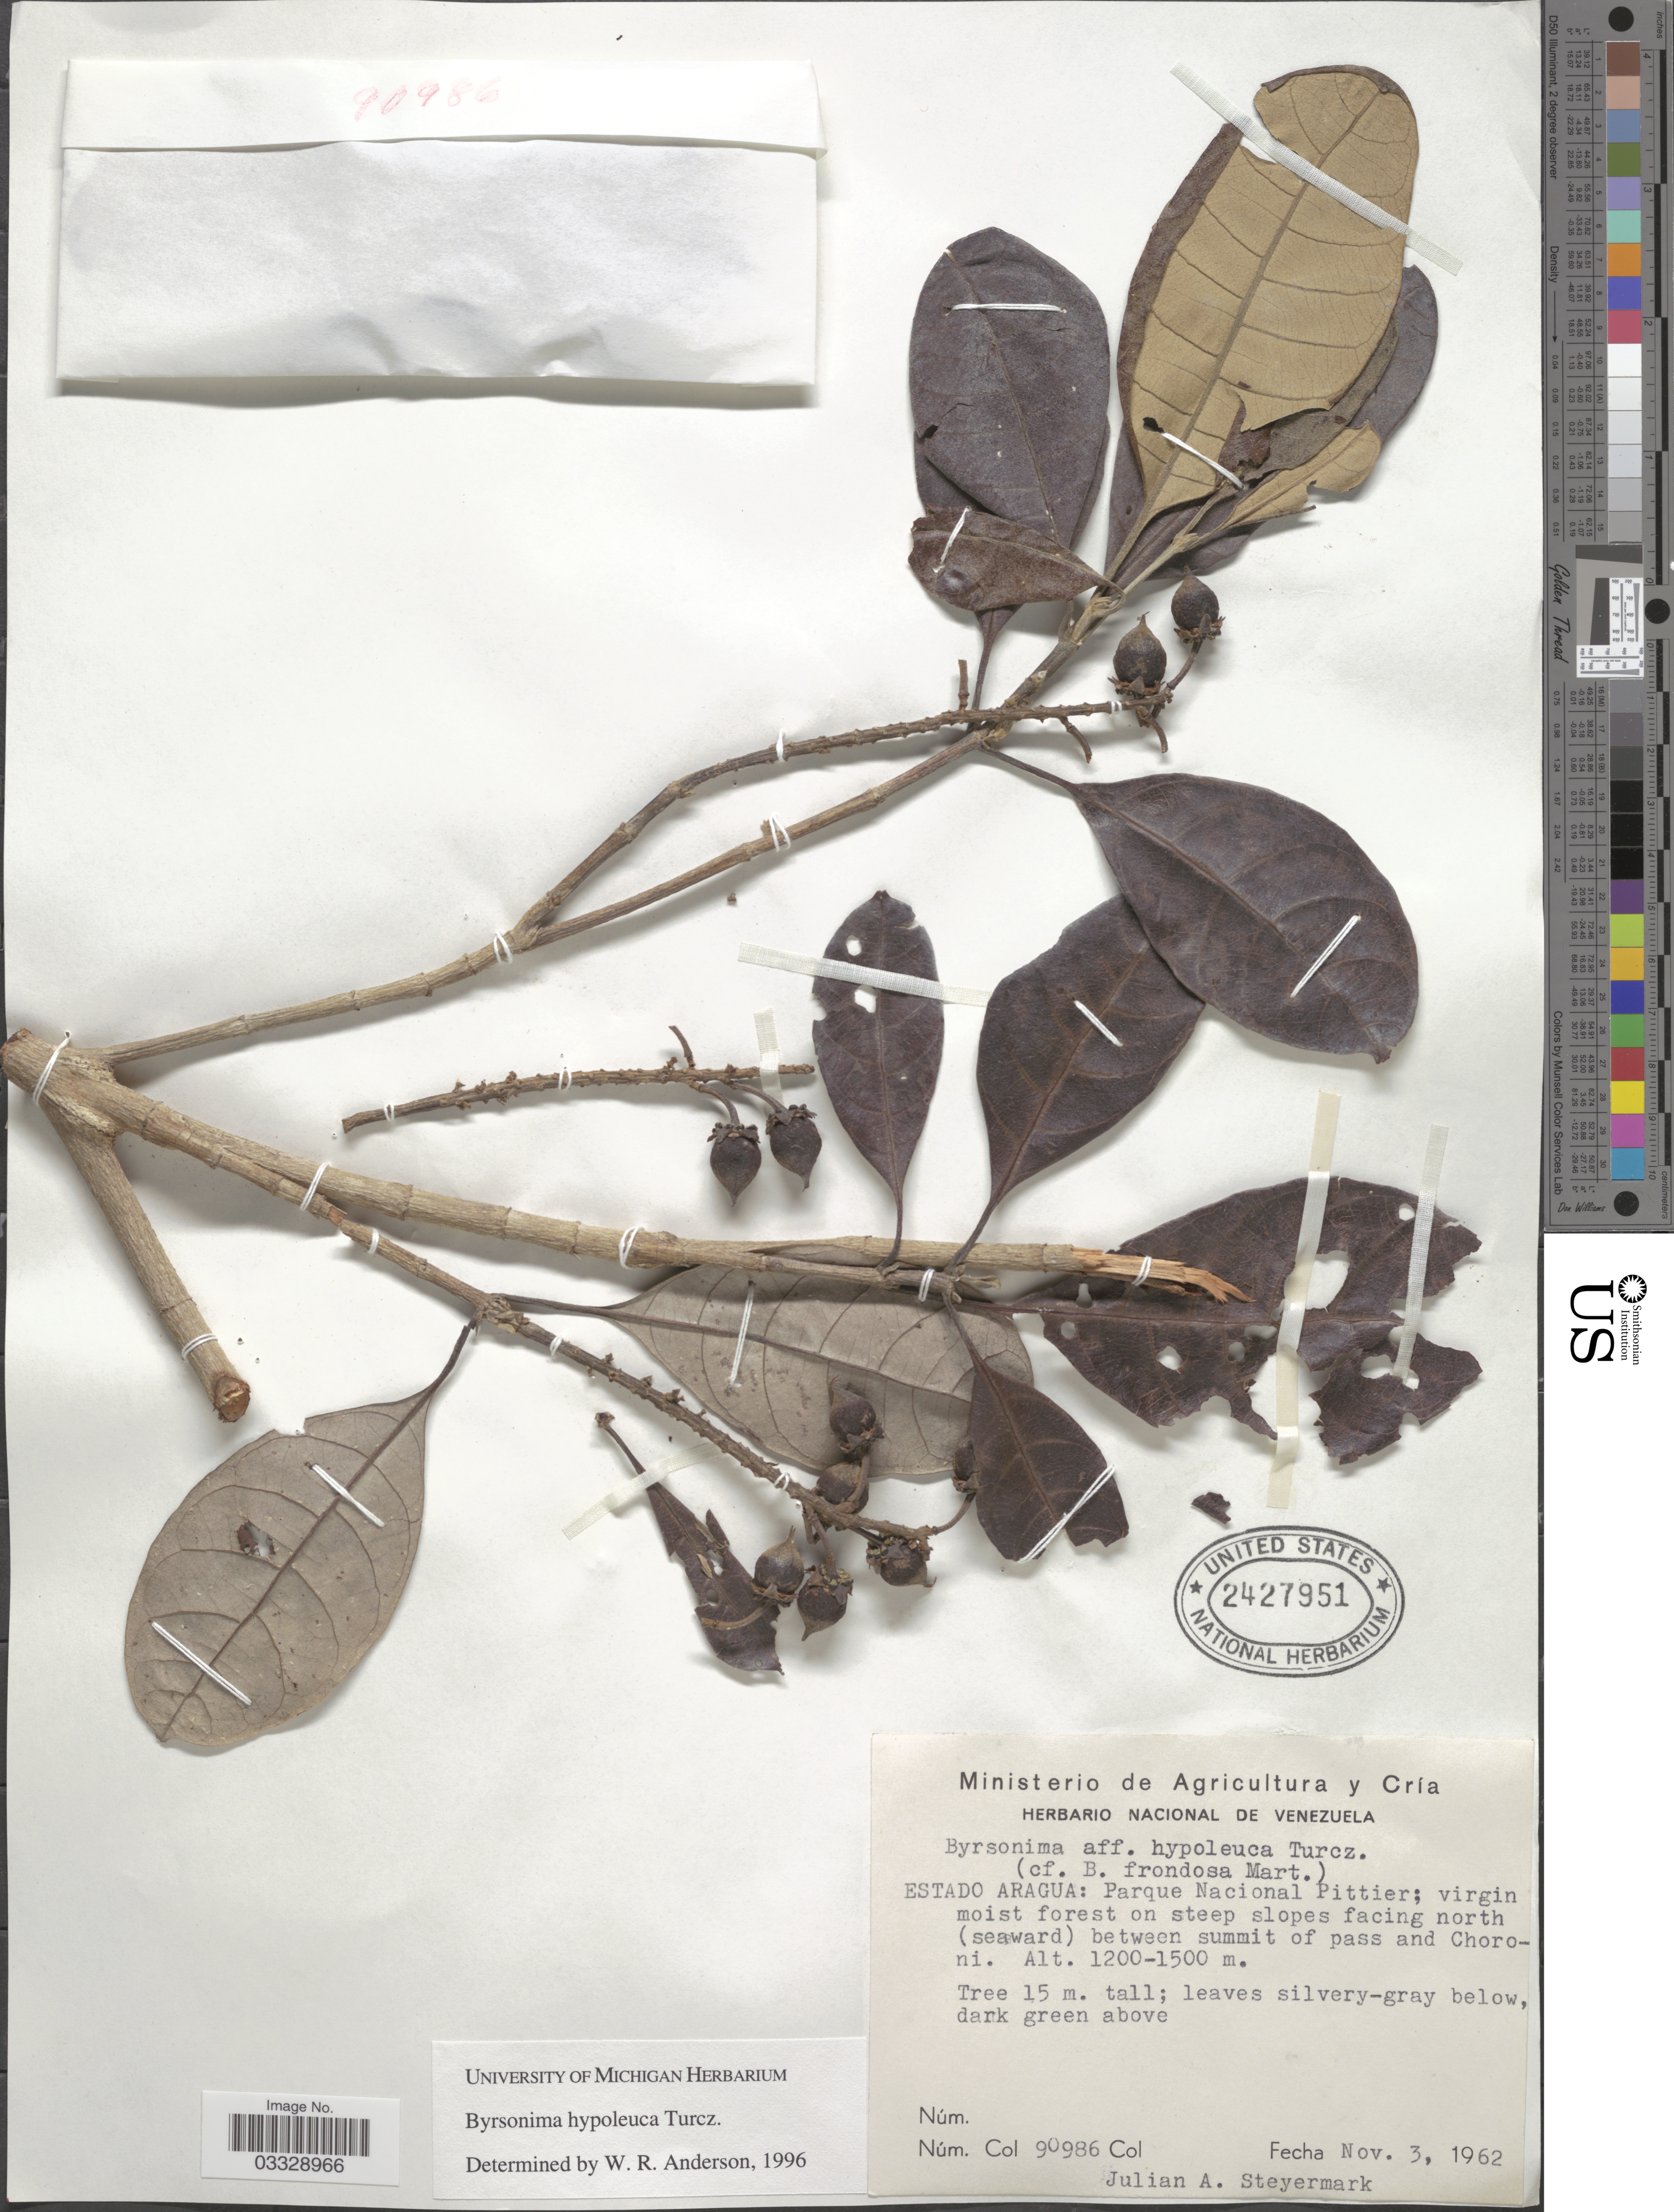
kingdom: Plantae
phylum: Tracheophyta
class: Magnoliopsida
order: Malpighiales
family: Malpighiaceae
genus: Byrsonima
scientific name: Byrsonima hypoleuca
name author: Turcz.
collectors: J. Steyermark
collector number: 90986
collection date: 1962-11-03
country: Venezuela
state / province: Aragua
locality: Parque Nacional Pittier; virgin moist forest on steep slopes facing north (seaward) between summit of pass and Choroni.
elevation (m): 1200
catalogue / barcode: US 2427951